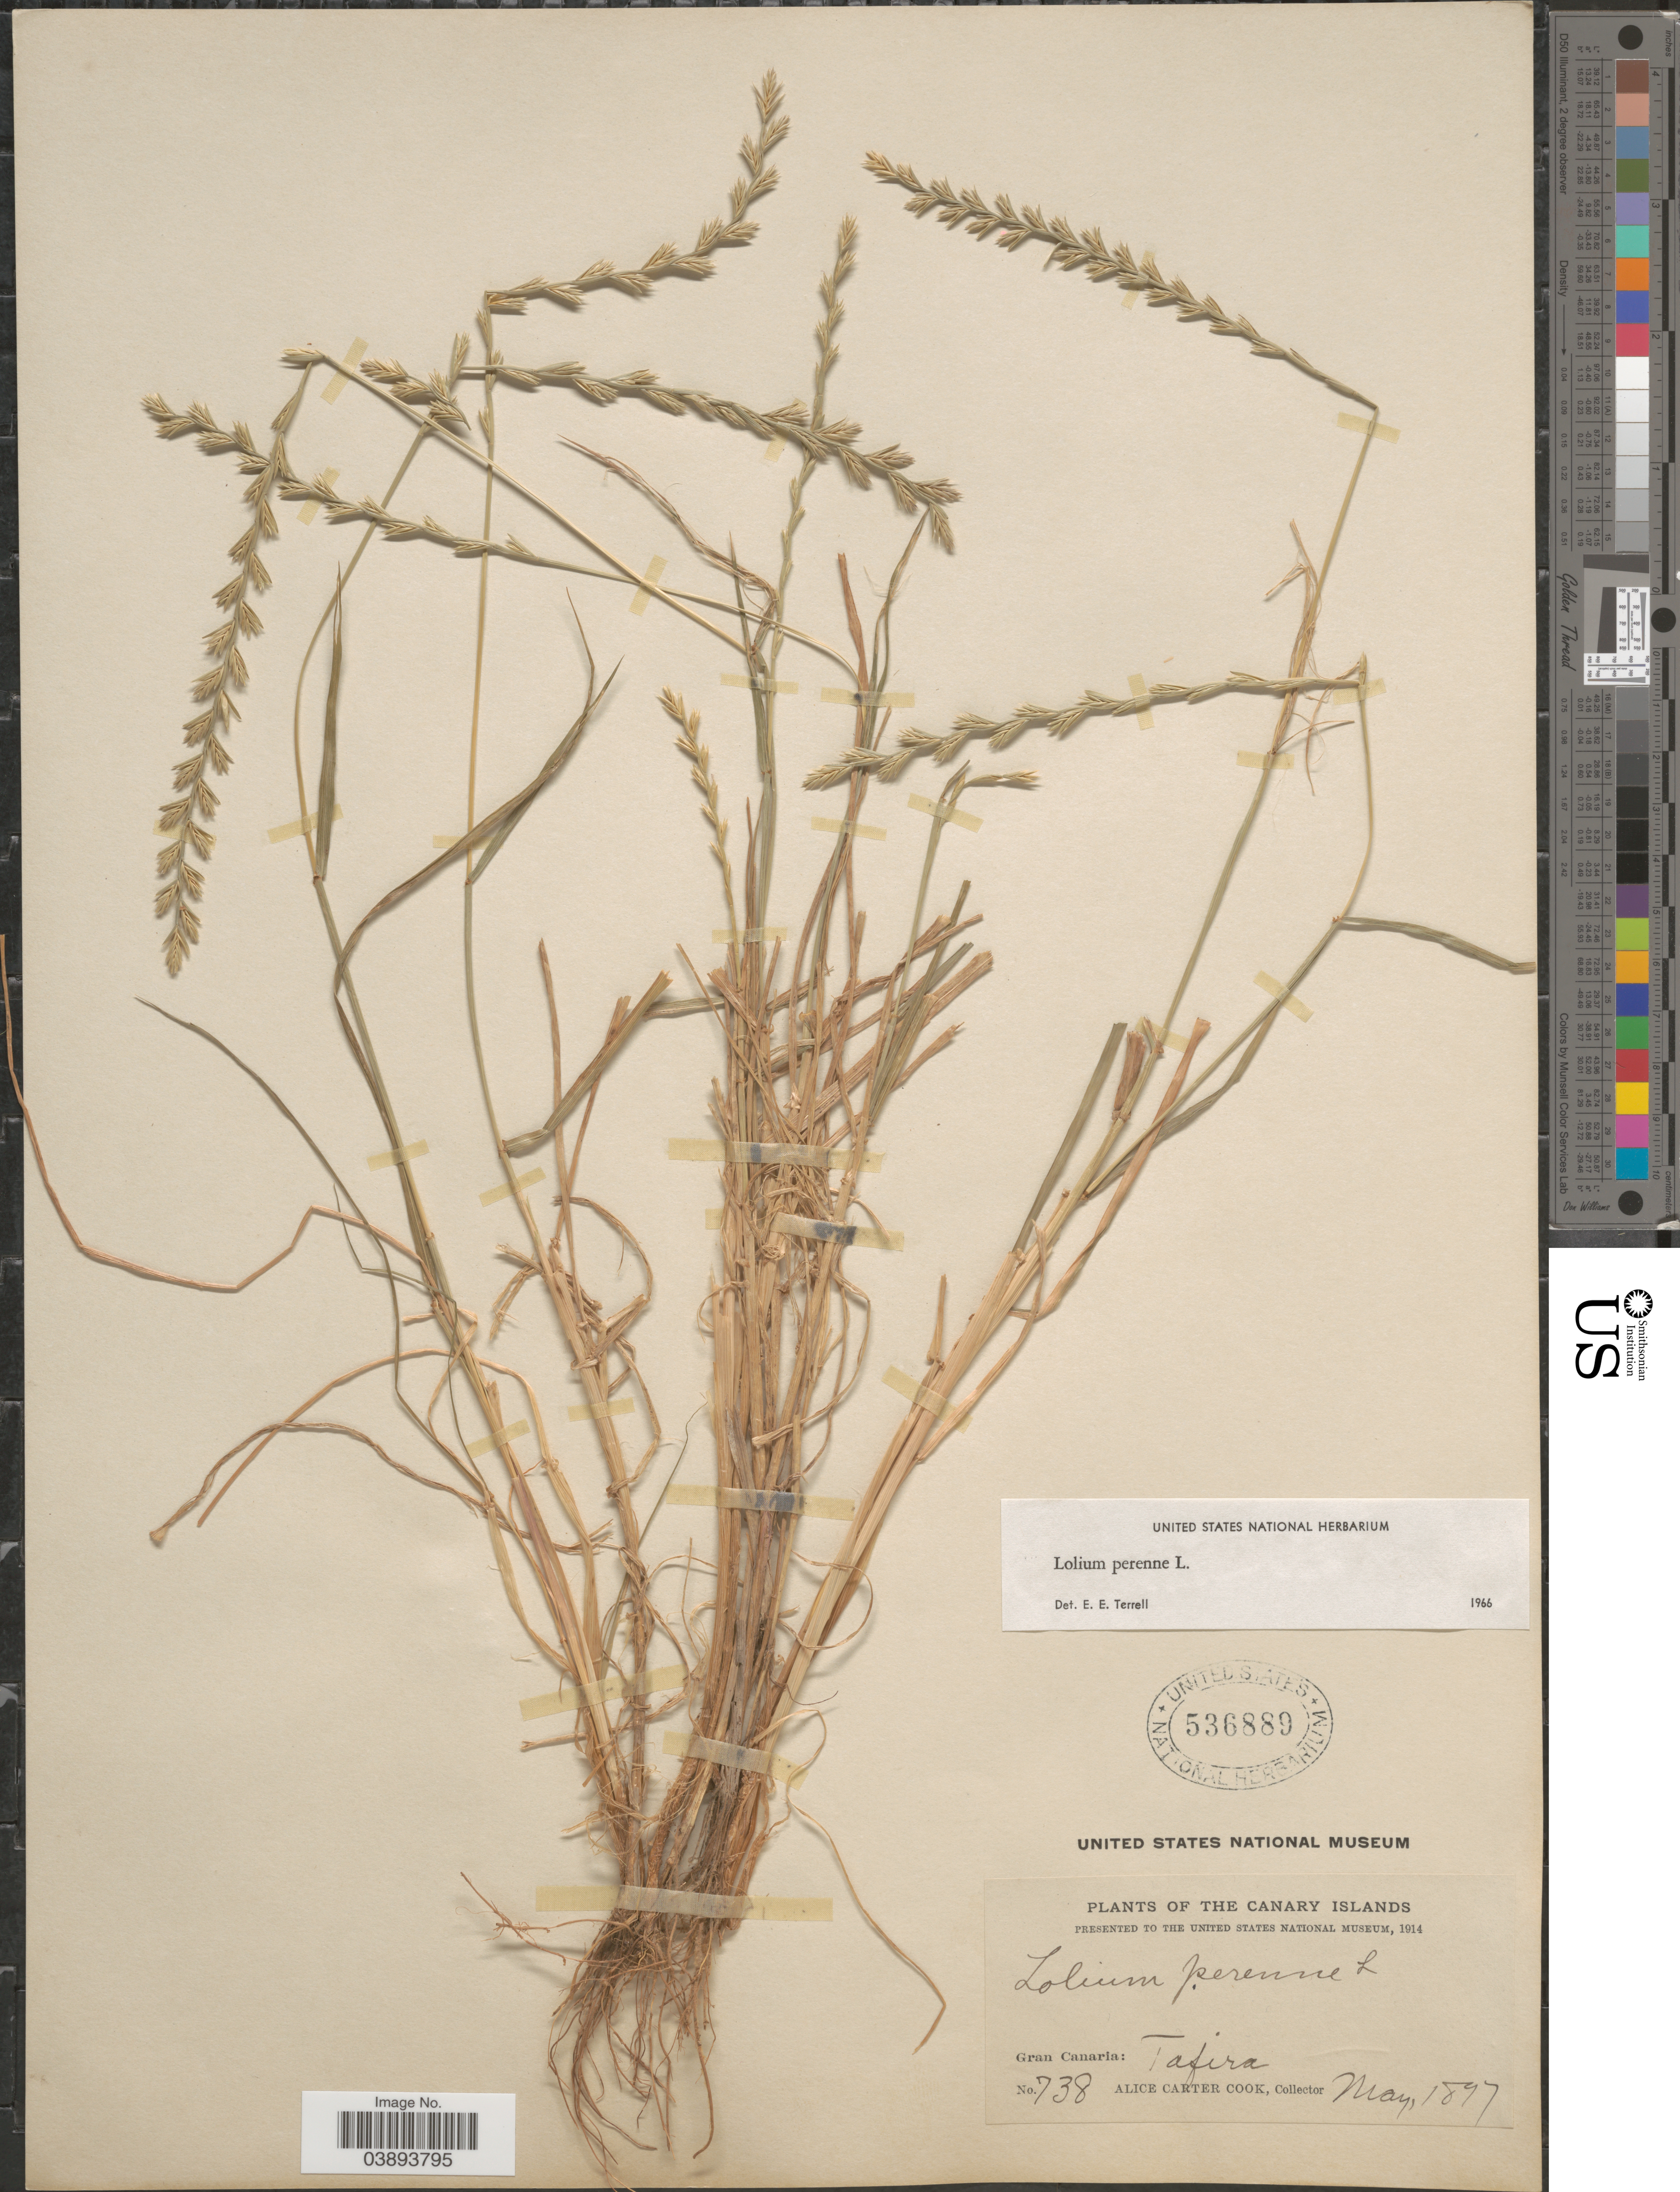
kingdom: Plantae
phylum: Tracheophyta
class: Liliopsida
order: Poales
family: Poaceae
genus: Lolium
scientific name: Lolium perenne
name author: L.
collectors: Alice C. Cook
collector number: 738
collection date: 1897-05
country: Spain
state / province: Canarias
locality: The Canary Islands. Gran Canaria: Tafira.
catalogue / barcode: US 536889